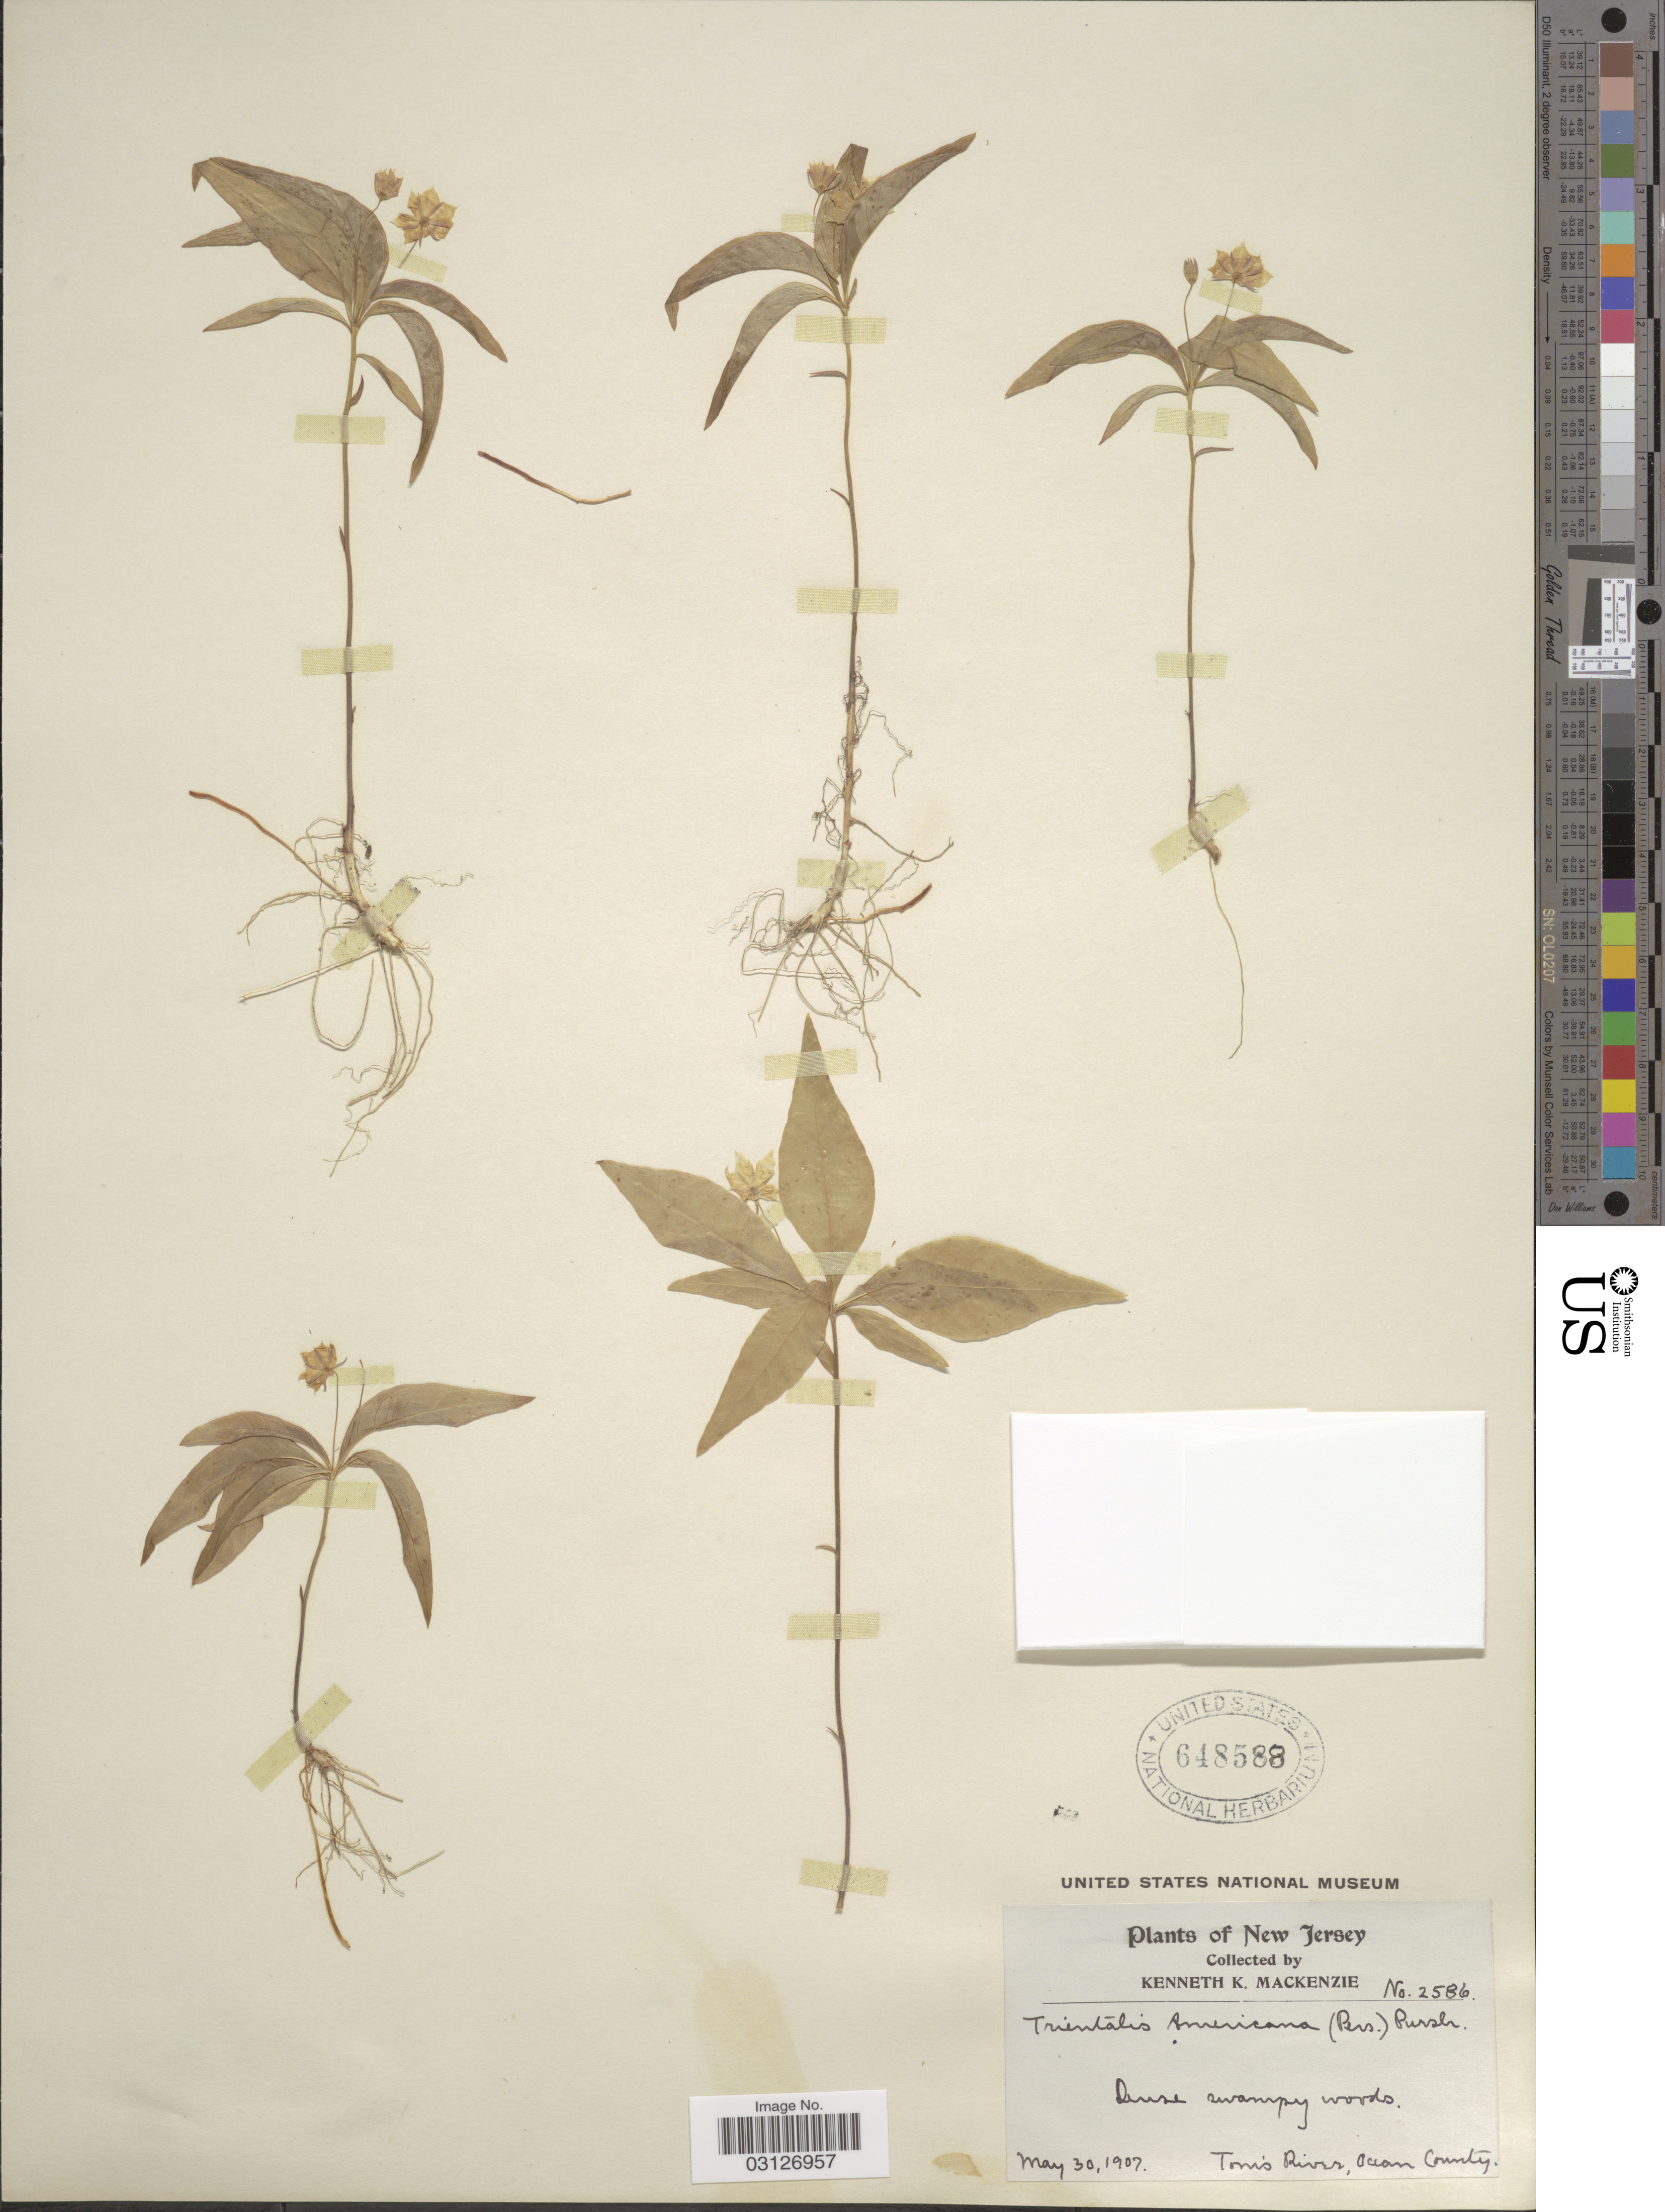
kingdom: Plantae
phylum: Tracheophyta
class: Magnoliopsida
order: Ericales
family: Primulaceae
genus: Trientalis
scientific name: Trientalis americana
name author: Pursh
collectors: K. K. Mackenzie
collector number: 2586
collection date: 1907-05-30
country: United States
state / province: New Jersey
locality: Tom's River, Ocean County.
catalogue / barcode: US 648588